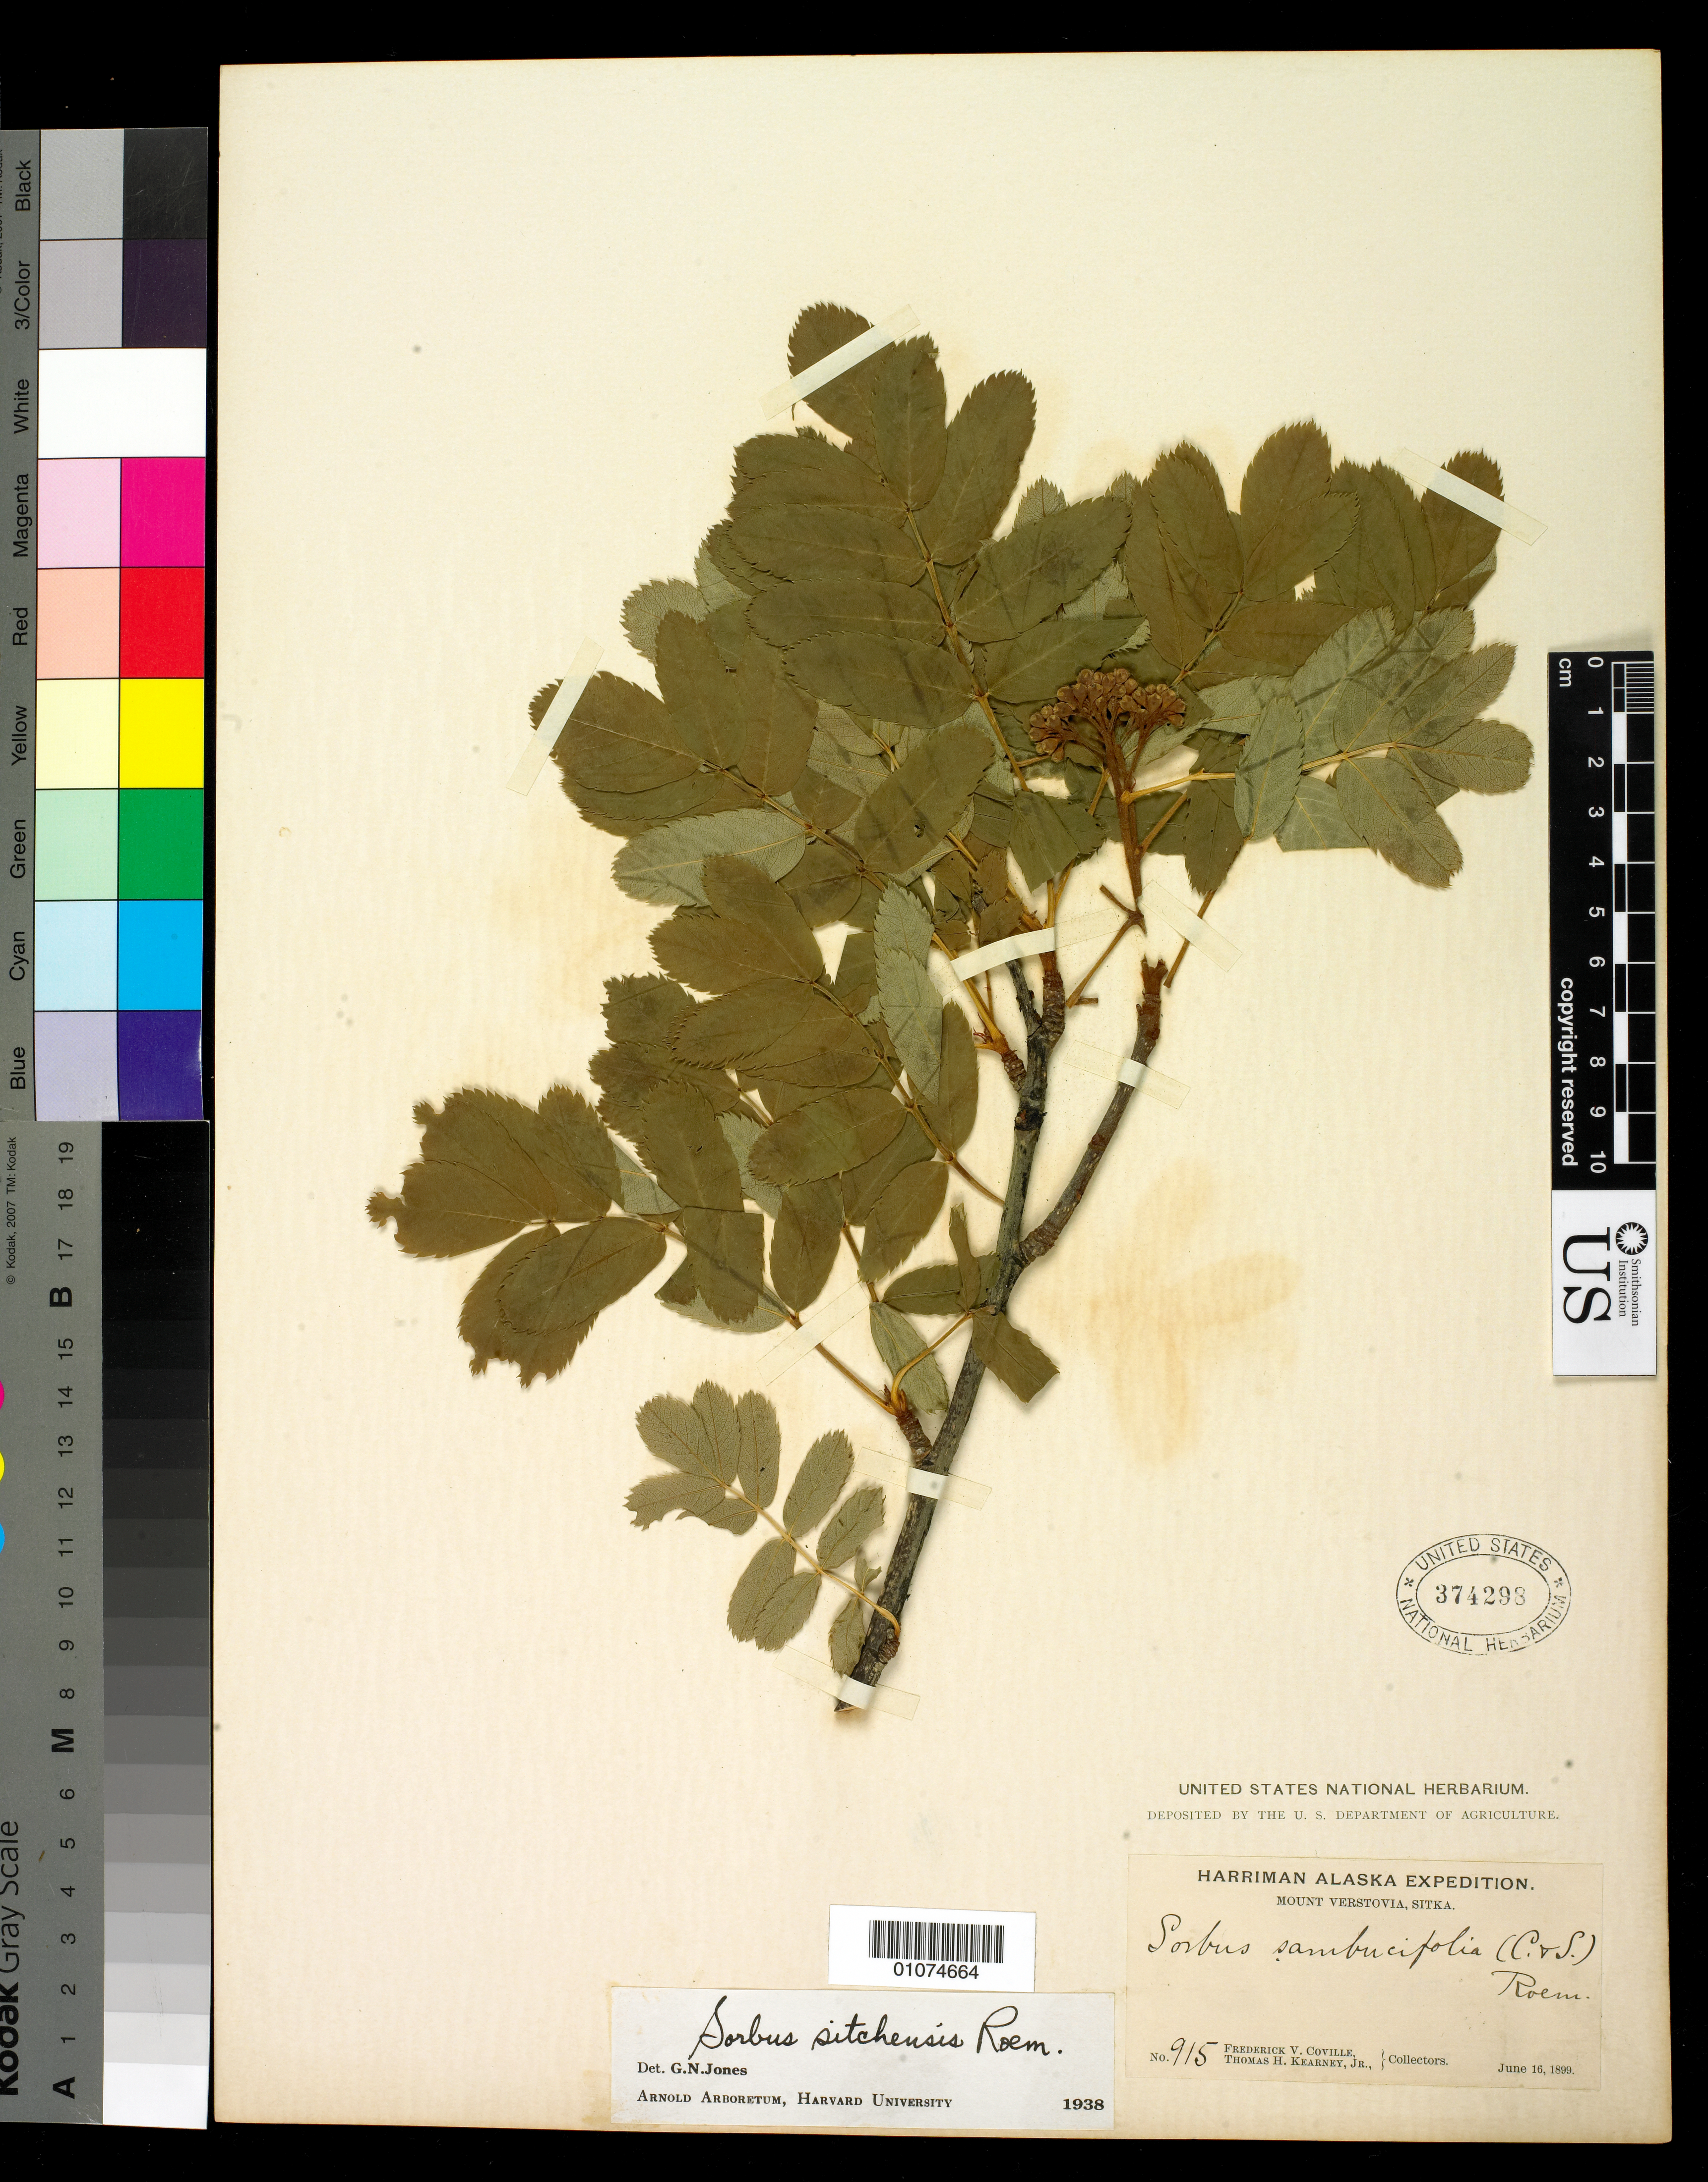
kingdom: Plantae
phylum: Tracheophyta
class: Magnoliopsida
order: Rosales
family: Rosaceae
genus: Sorbus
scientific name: Sorbus sitchensis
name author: M. Roem.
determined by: Jones, G. N.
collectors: F. V. Coville & T. H. Kearney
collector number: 915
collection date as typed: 16 Jun 1899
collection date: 1899-06-16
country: United States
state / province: Alaska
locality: Mount Verstovia, Sitka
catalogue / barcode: US 374298